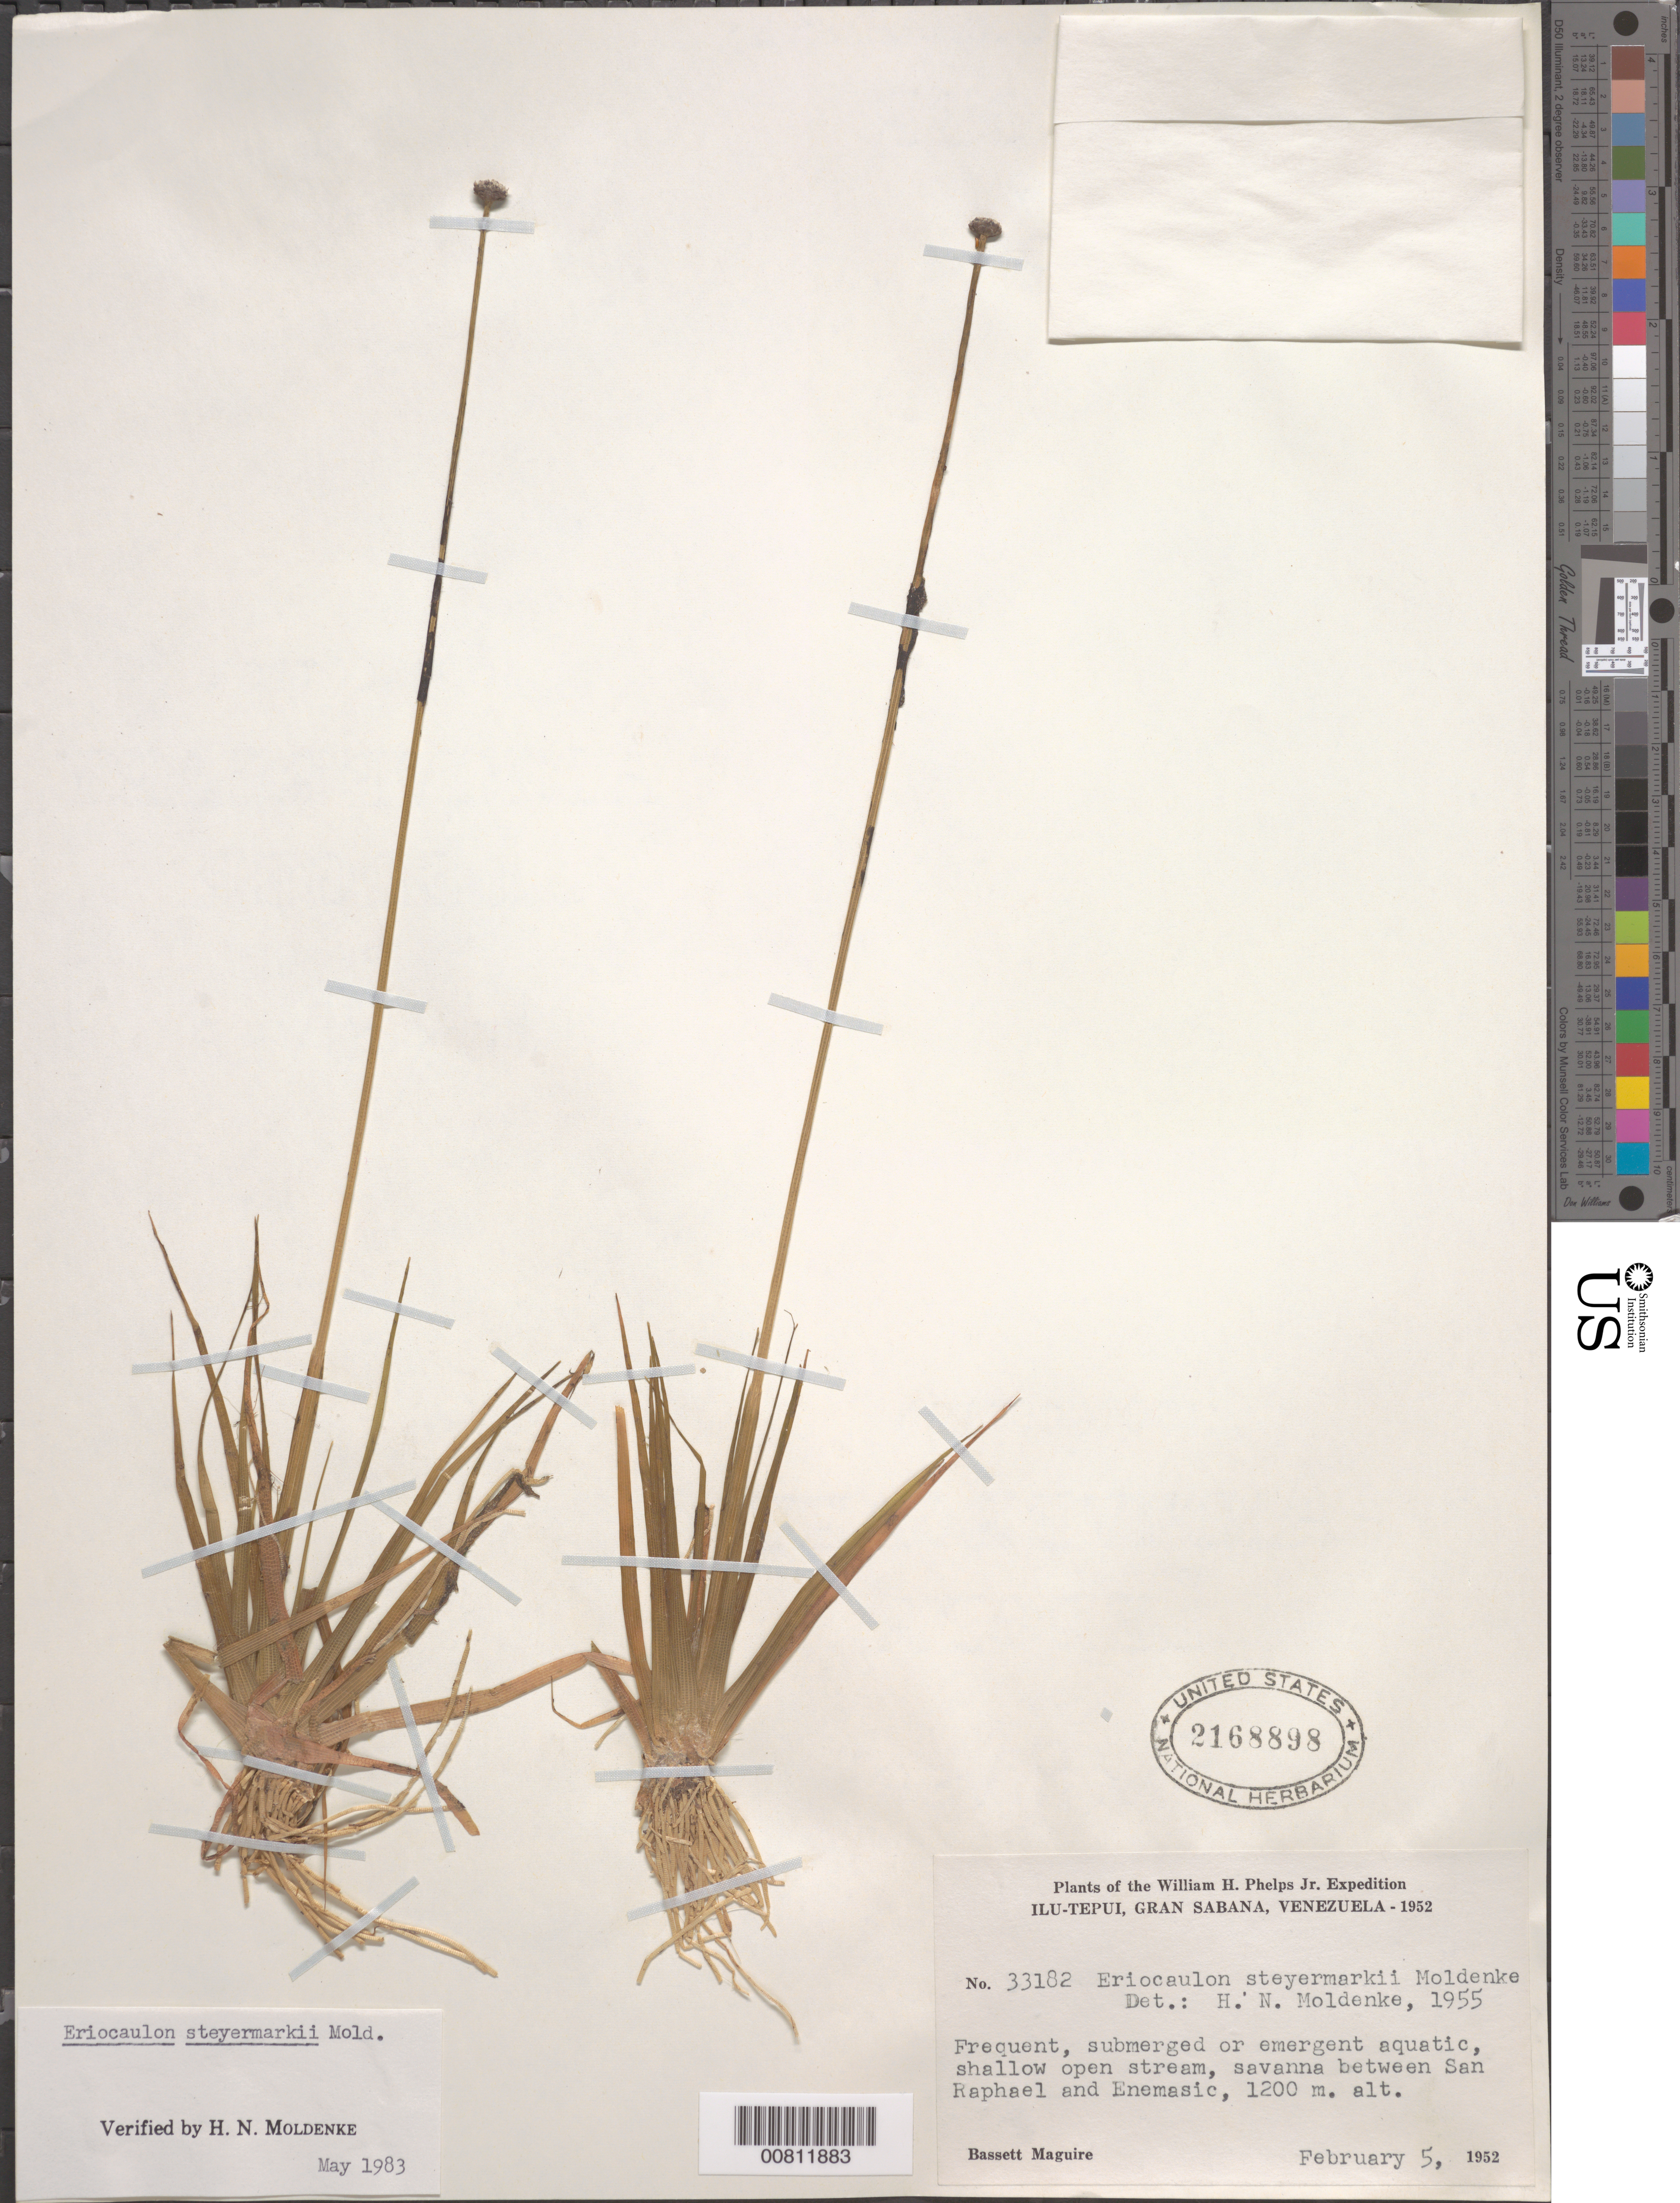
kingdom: Plantae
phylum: Tracheophyta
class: Liliopsida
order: Poales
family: Eriocaulaceae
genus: Eriocaulon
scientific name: Eriocaulon steyermarkii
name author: Moldenke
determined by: Moldenke, H. N.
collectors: B. Maguire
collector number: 33182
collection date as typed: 5-Feb-52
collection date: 1952-02-05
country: Venezuela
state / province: Bolívar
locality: Gran Sabana, Ilu-tepuí, between San Rafael and Enemasic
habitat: Shallow open stream; savanna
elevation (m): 1200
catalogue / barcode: US 2168898